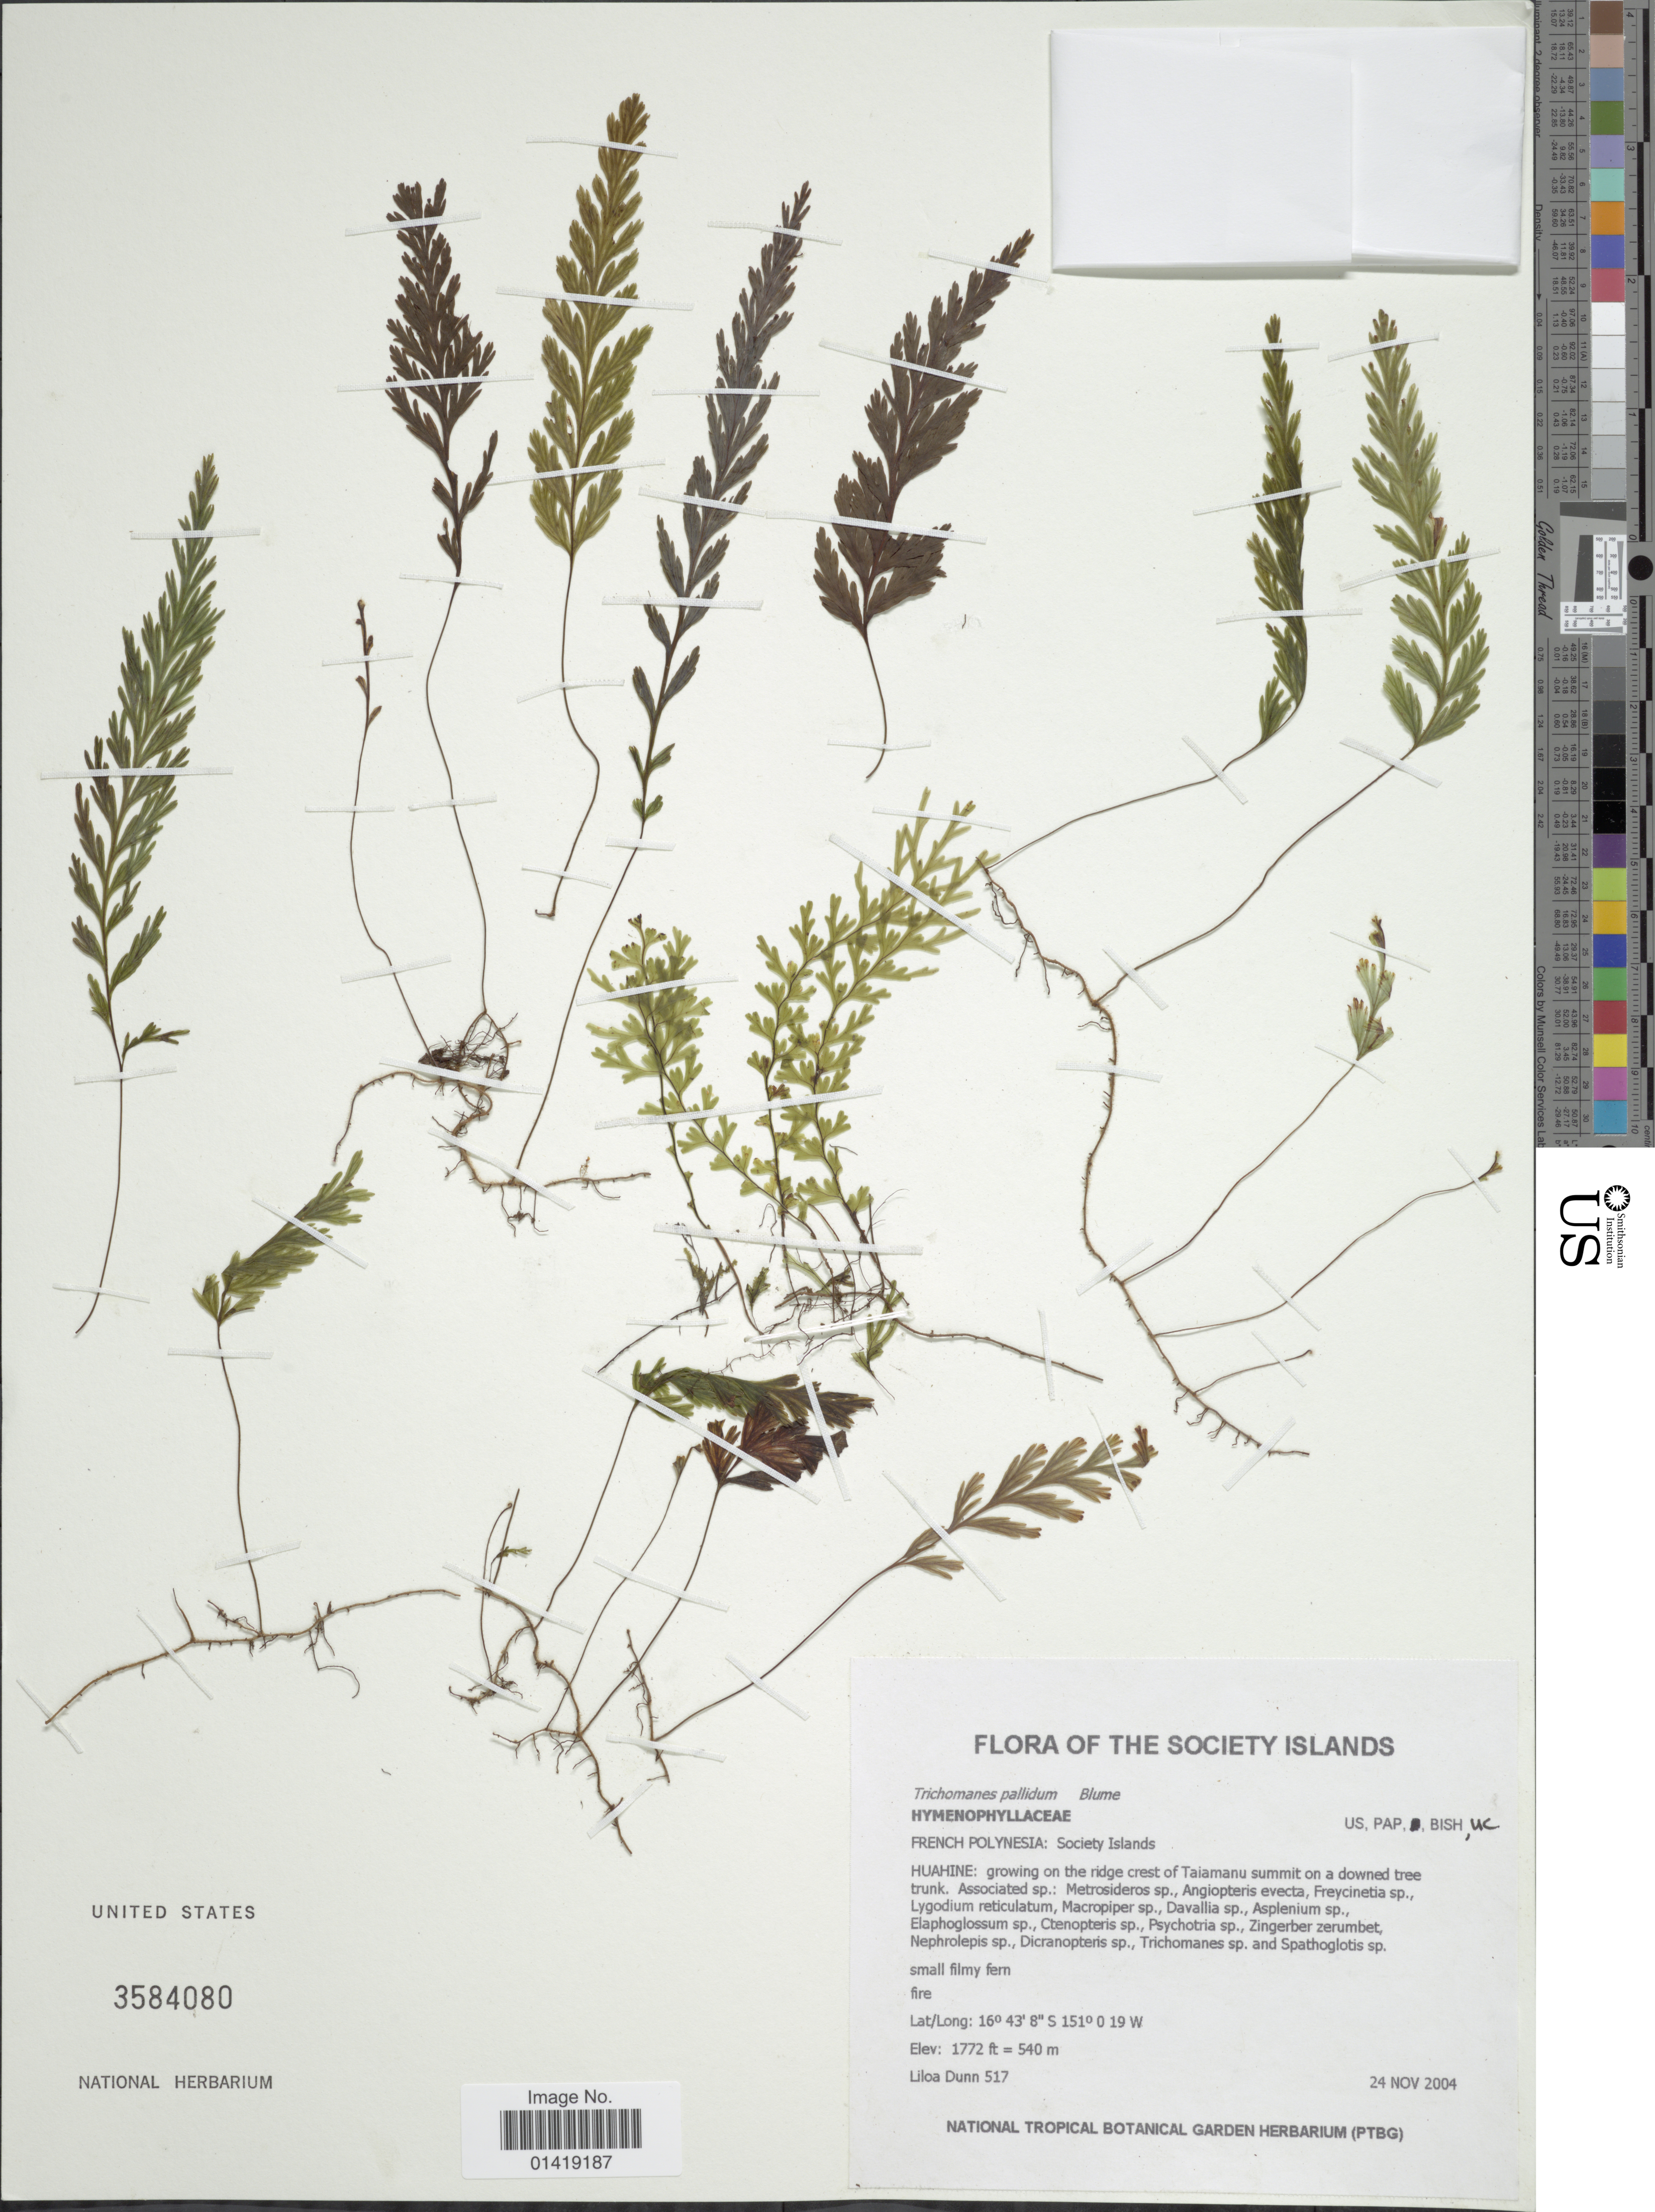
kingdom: Plantae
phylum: Tracheophyta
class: Polypodiopsida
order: Hymenophyllales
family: Hymenophyllaceae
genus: Hymenophyllum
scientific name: Hymenophyllum pallidum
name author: (Blume) Ebihara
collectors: L. Dunn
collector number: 517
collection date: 2004-11-24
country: French Polynesia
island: Huahine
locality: Huahine: growing on the ridge crest of Taiamanu summit downed tree trunk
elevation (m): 540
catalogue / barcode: US 3584080